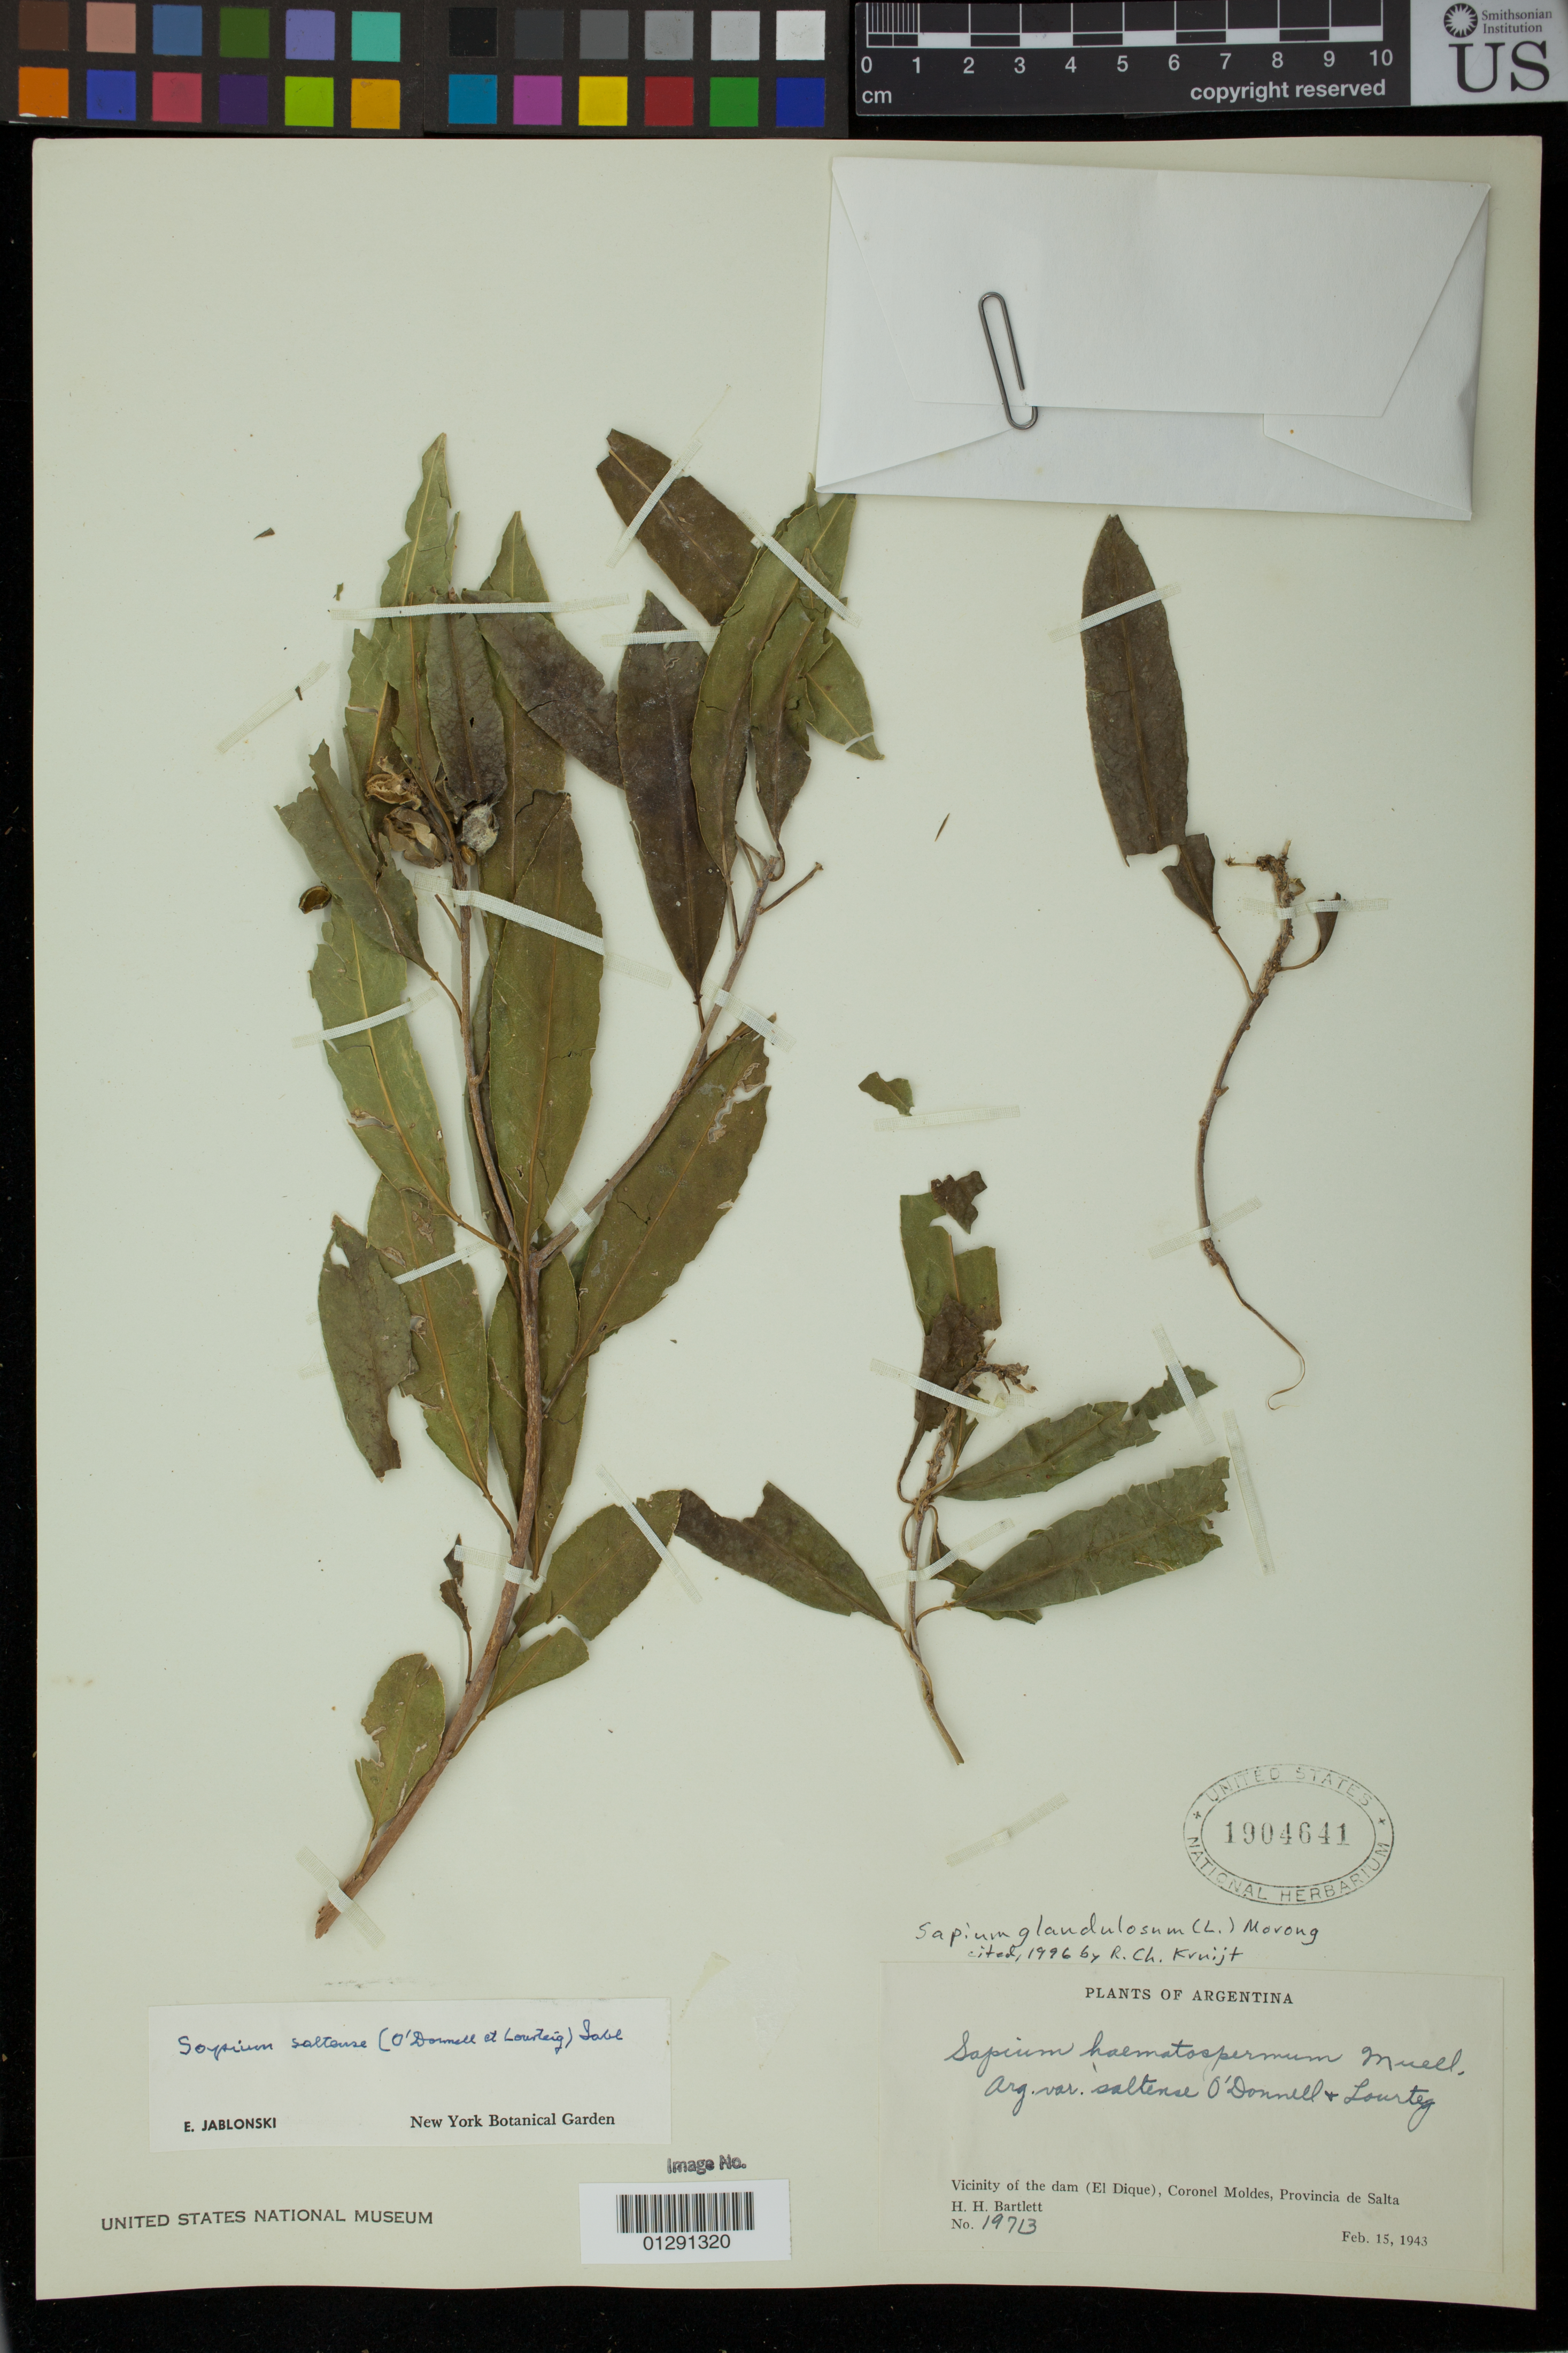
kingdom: Plantae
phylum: Tracheophyta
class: Magnoliopsida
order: Malpighiales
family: Euphorbiaceae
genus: Sapium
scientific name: Sapium glandulatum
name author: (Vell.) Pax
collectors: H. H. Bartlett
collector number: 19713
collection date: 1943-02-15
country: Argentina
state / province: Salta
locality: Coronel Moldes, vicinity of the dam (El Dique)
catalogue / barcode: US 1904641